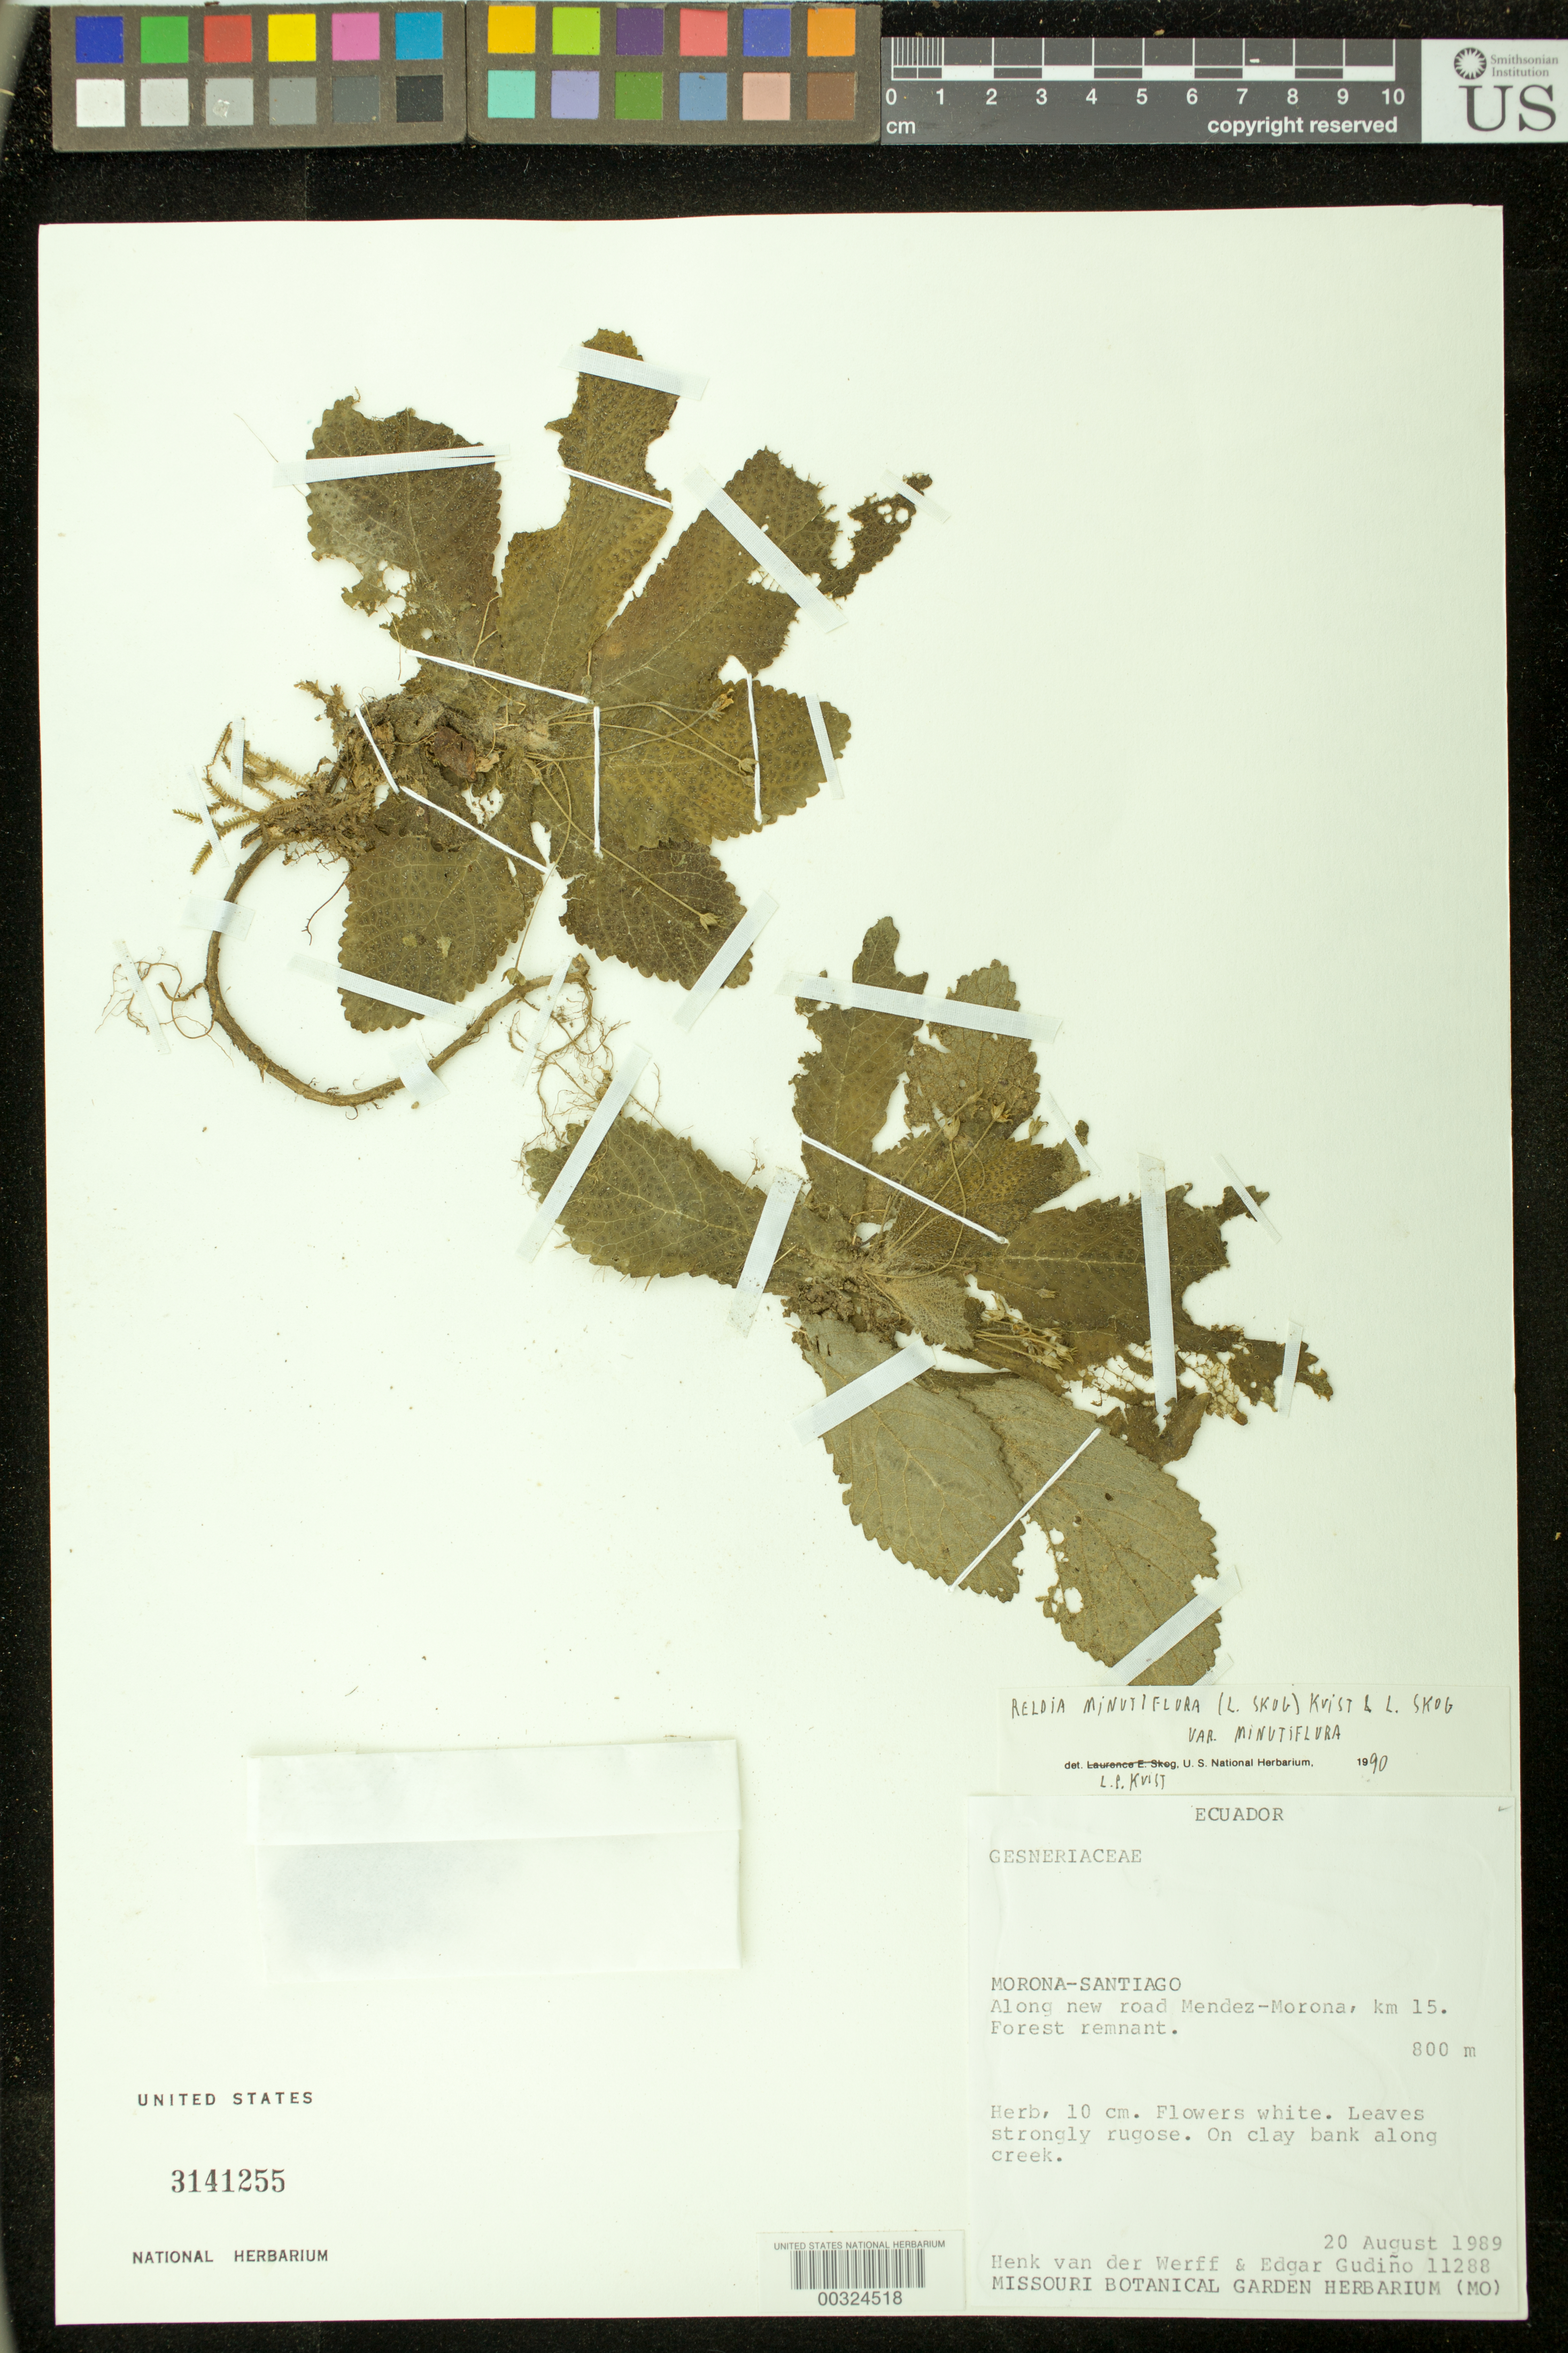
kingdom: Plantae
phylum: Tracheophyta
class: Magnoliopsida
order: Lamiales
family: Gesneriaceae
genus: Reldia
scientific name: Reldia minutiflora var. minutiflora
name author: (L.E. Skog) L.P. Kvist & L.E. Skog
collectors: H. van der Werff & E. Gudiño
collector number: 11288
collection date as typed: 20 Aug 1989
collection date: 1989-08-20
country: Ecuador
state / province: Morona-Santiago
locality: Along new road Mendez-Morona, km 15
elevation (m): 800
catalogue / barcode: US 3141255